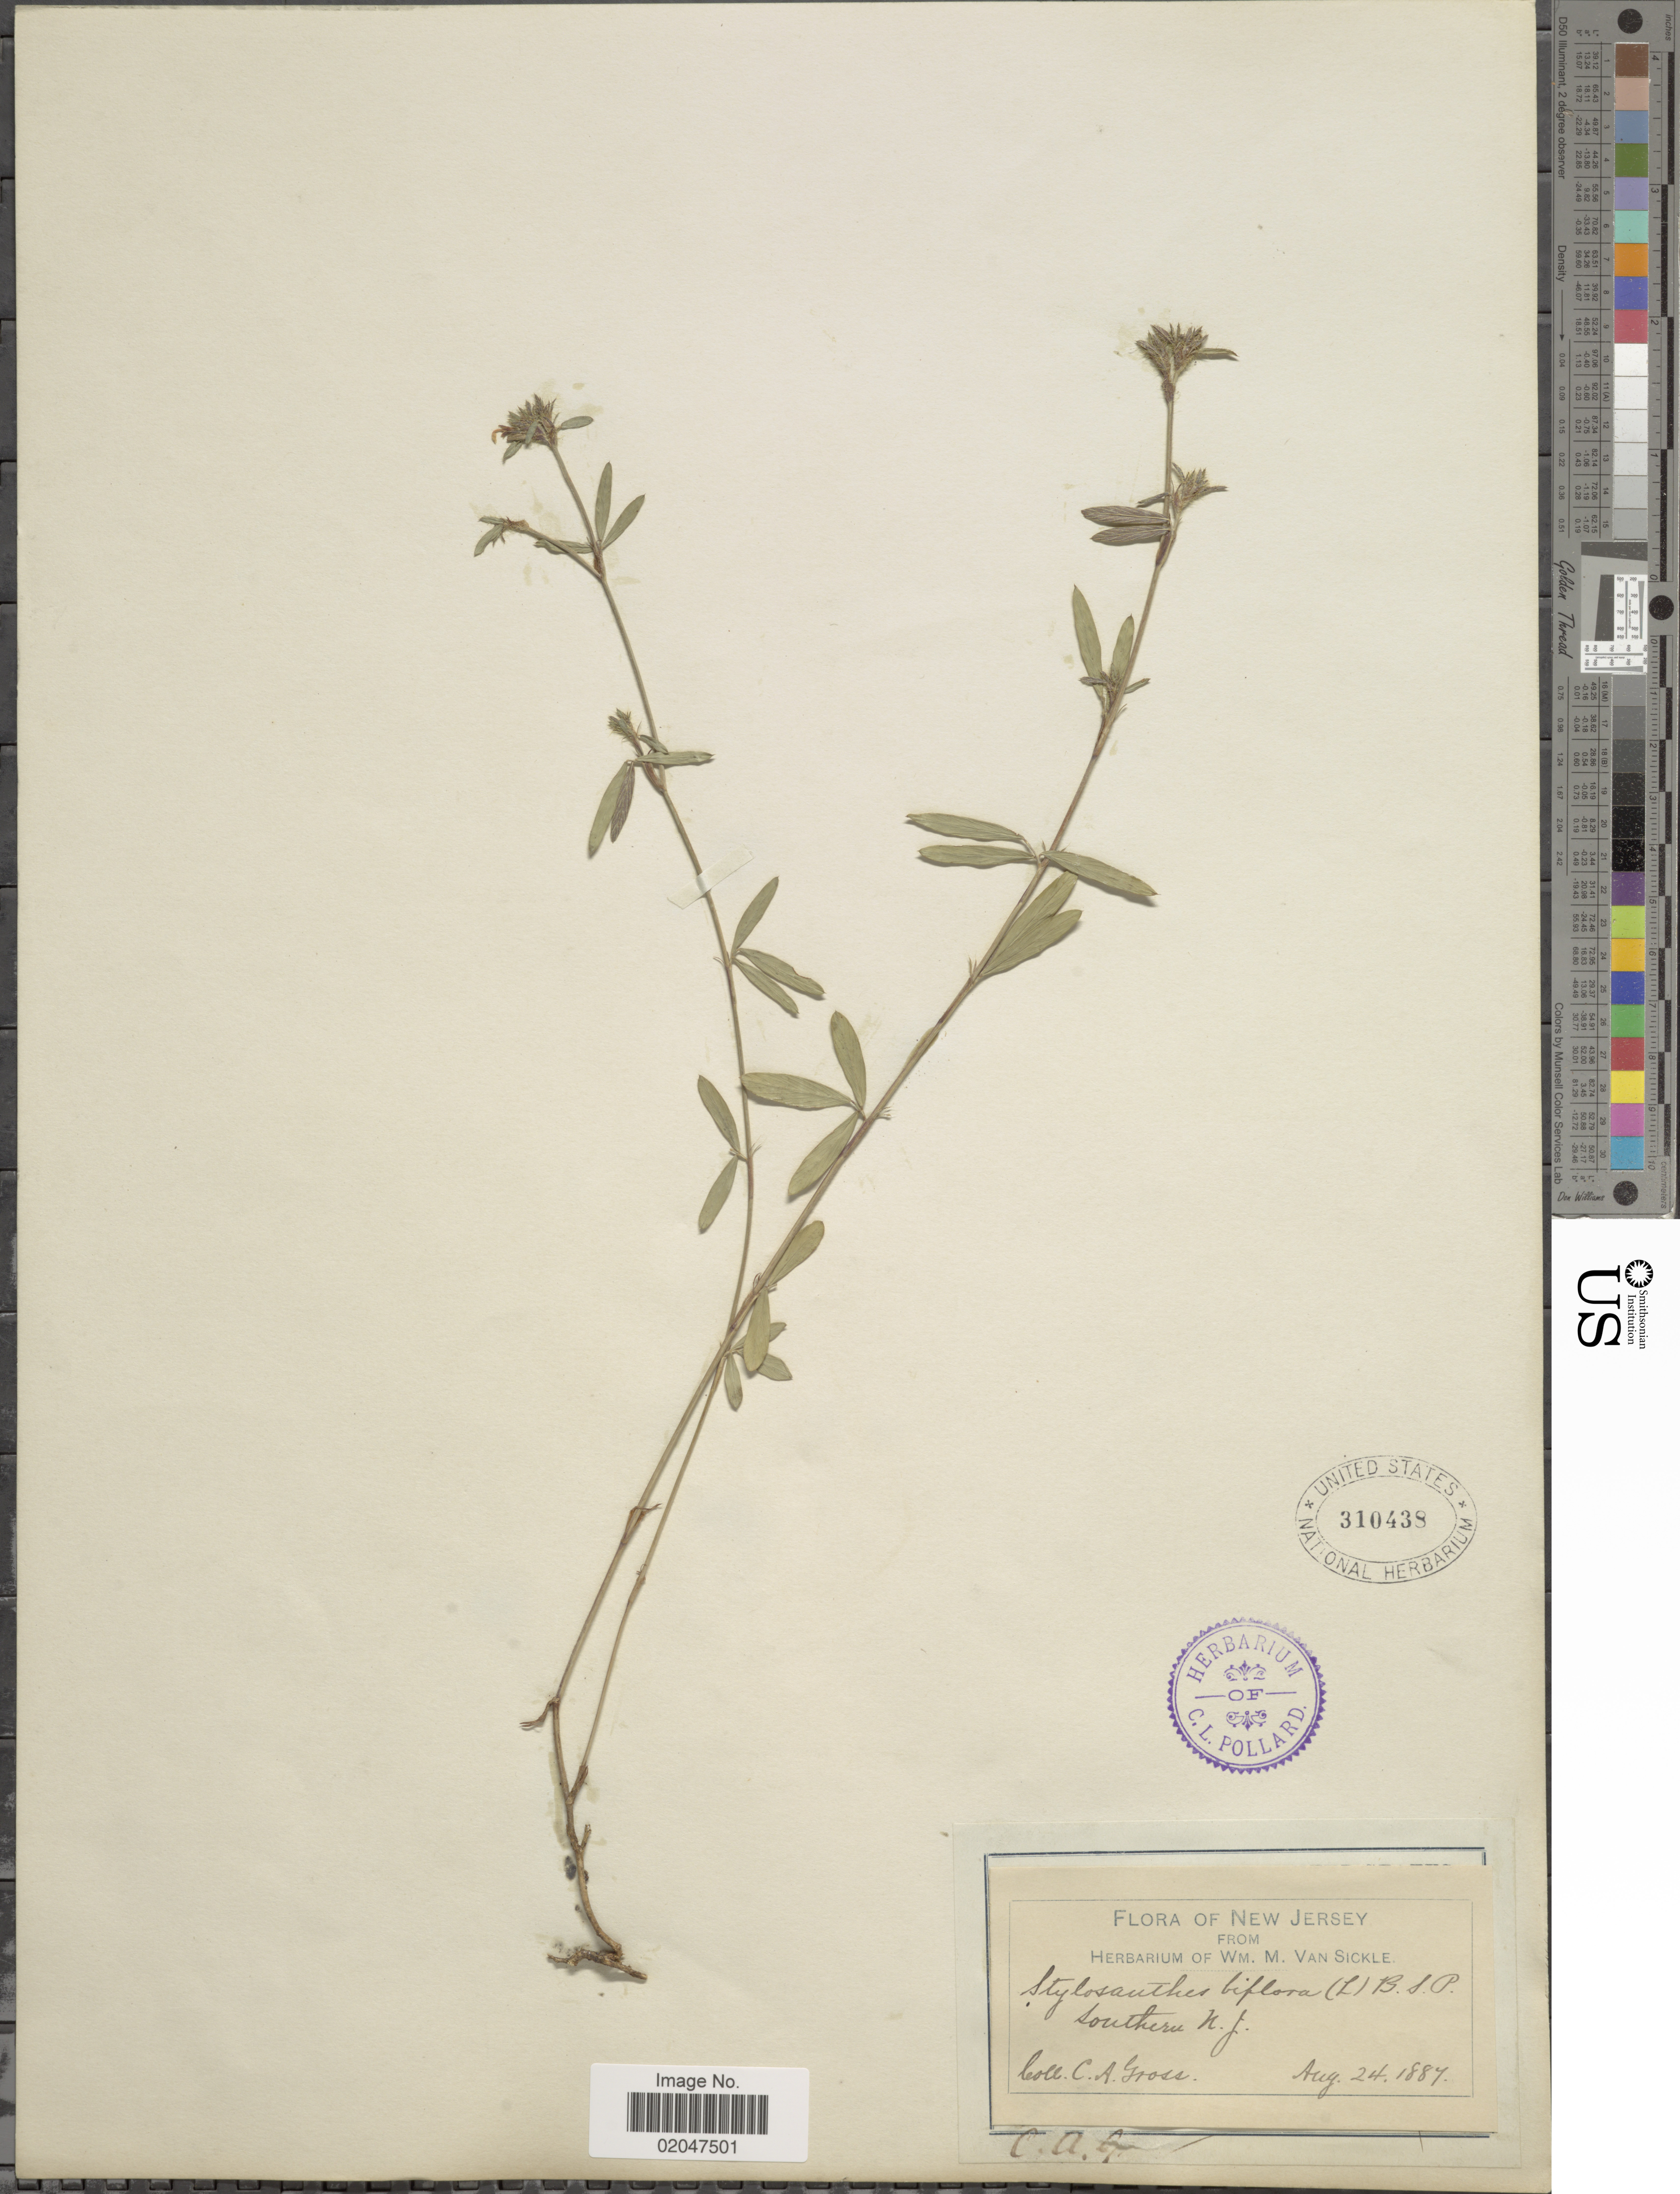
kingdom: Plantae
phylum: Tracheophyta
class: Magnoliopsida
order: Fabales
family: Fabaceae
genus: Stylosanthes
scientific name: Stylosanthes biflora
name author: (L.) Britton et al.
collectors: C. A. Gross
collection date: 1887-08-24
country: United States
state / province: New Jersey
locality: Southern N. J.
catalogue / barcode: US 310438